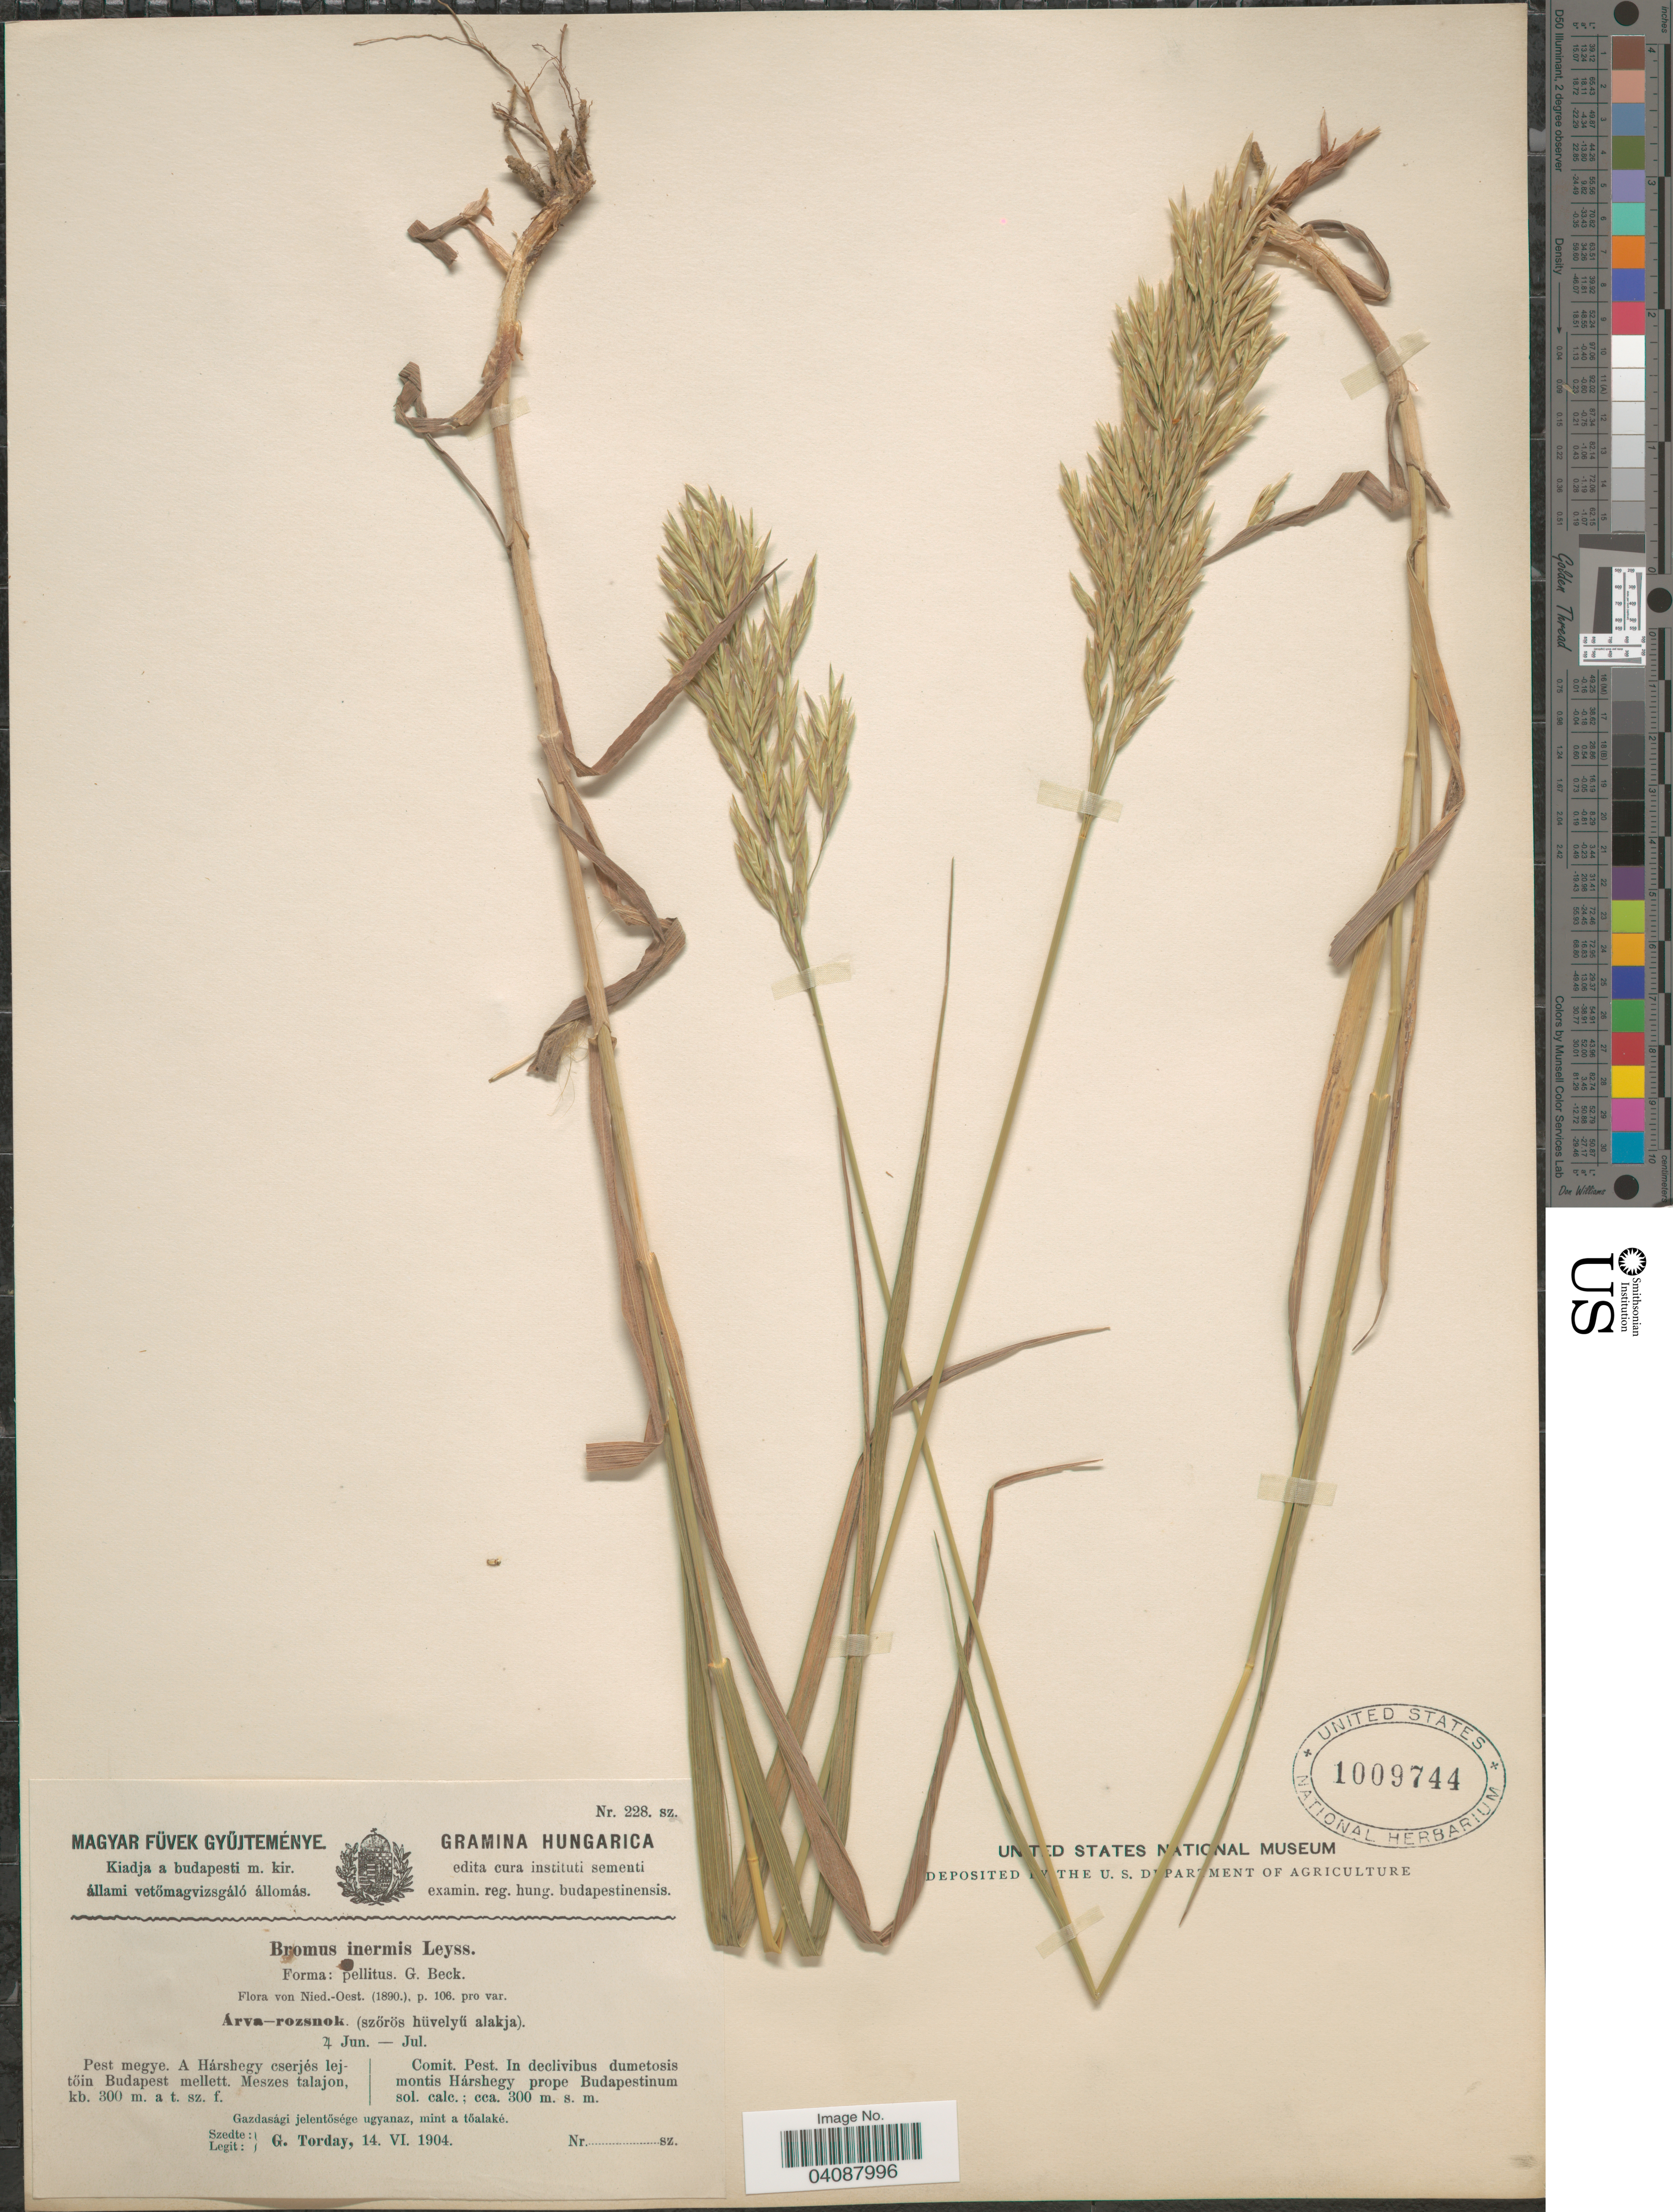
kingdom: Plantae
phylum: Tracheophyta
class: Liliopsida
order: Poales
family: Poaceae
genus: Bromus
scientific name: Bromus inermis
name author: Leyss.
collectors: G. Torday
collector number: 228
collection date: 1904-06-14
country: Hungary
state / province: Pest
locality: Comit. Pest. In declivibus dumetosis montis Hárshegy prope Budapestinum sol. calc.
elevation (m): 300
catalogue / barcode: US 1009744